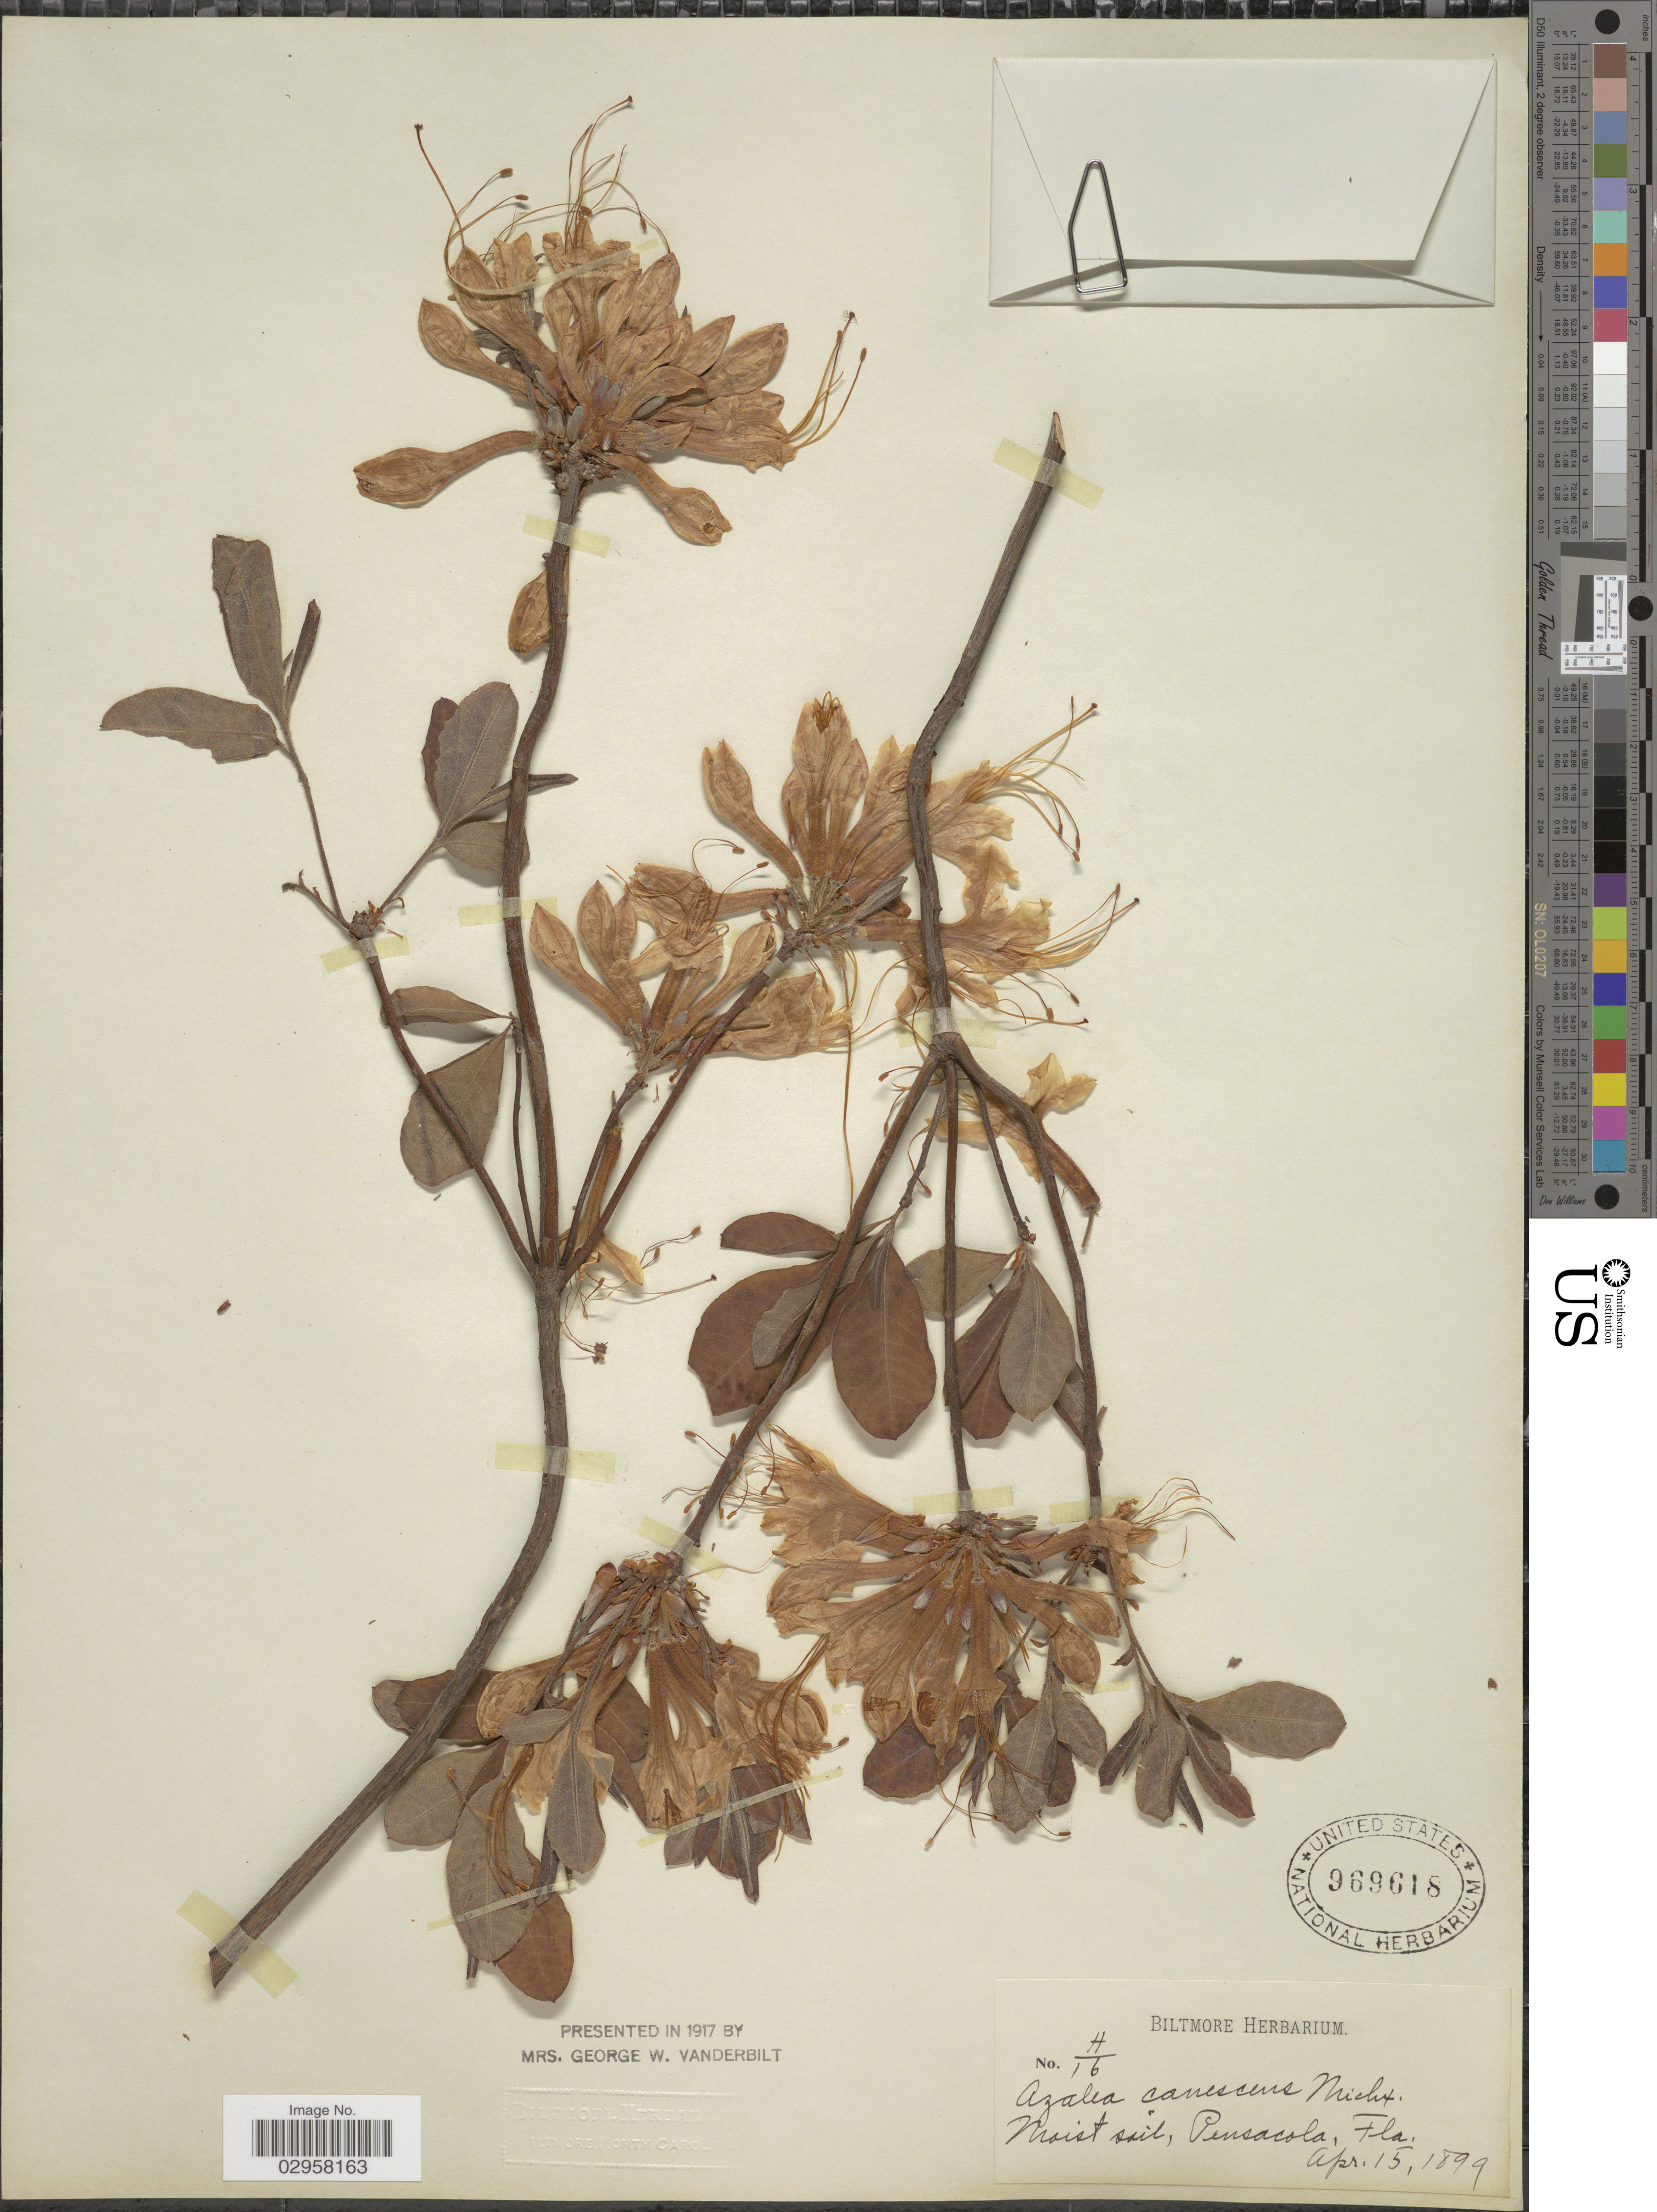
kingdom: Plantae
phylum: Tracheophyta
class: Magnoliopsida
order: Ericales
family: Ericaceae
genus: Rhododendron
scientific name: Rhododendron canescens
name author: (Michx.) Sweet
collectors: ex herb. Biltmore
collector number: H/16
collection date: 1899-04-15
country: United States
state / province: Florida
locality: Pensacola.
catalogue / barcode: US 969618